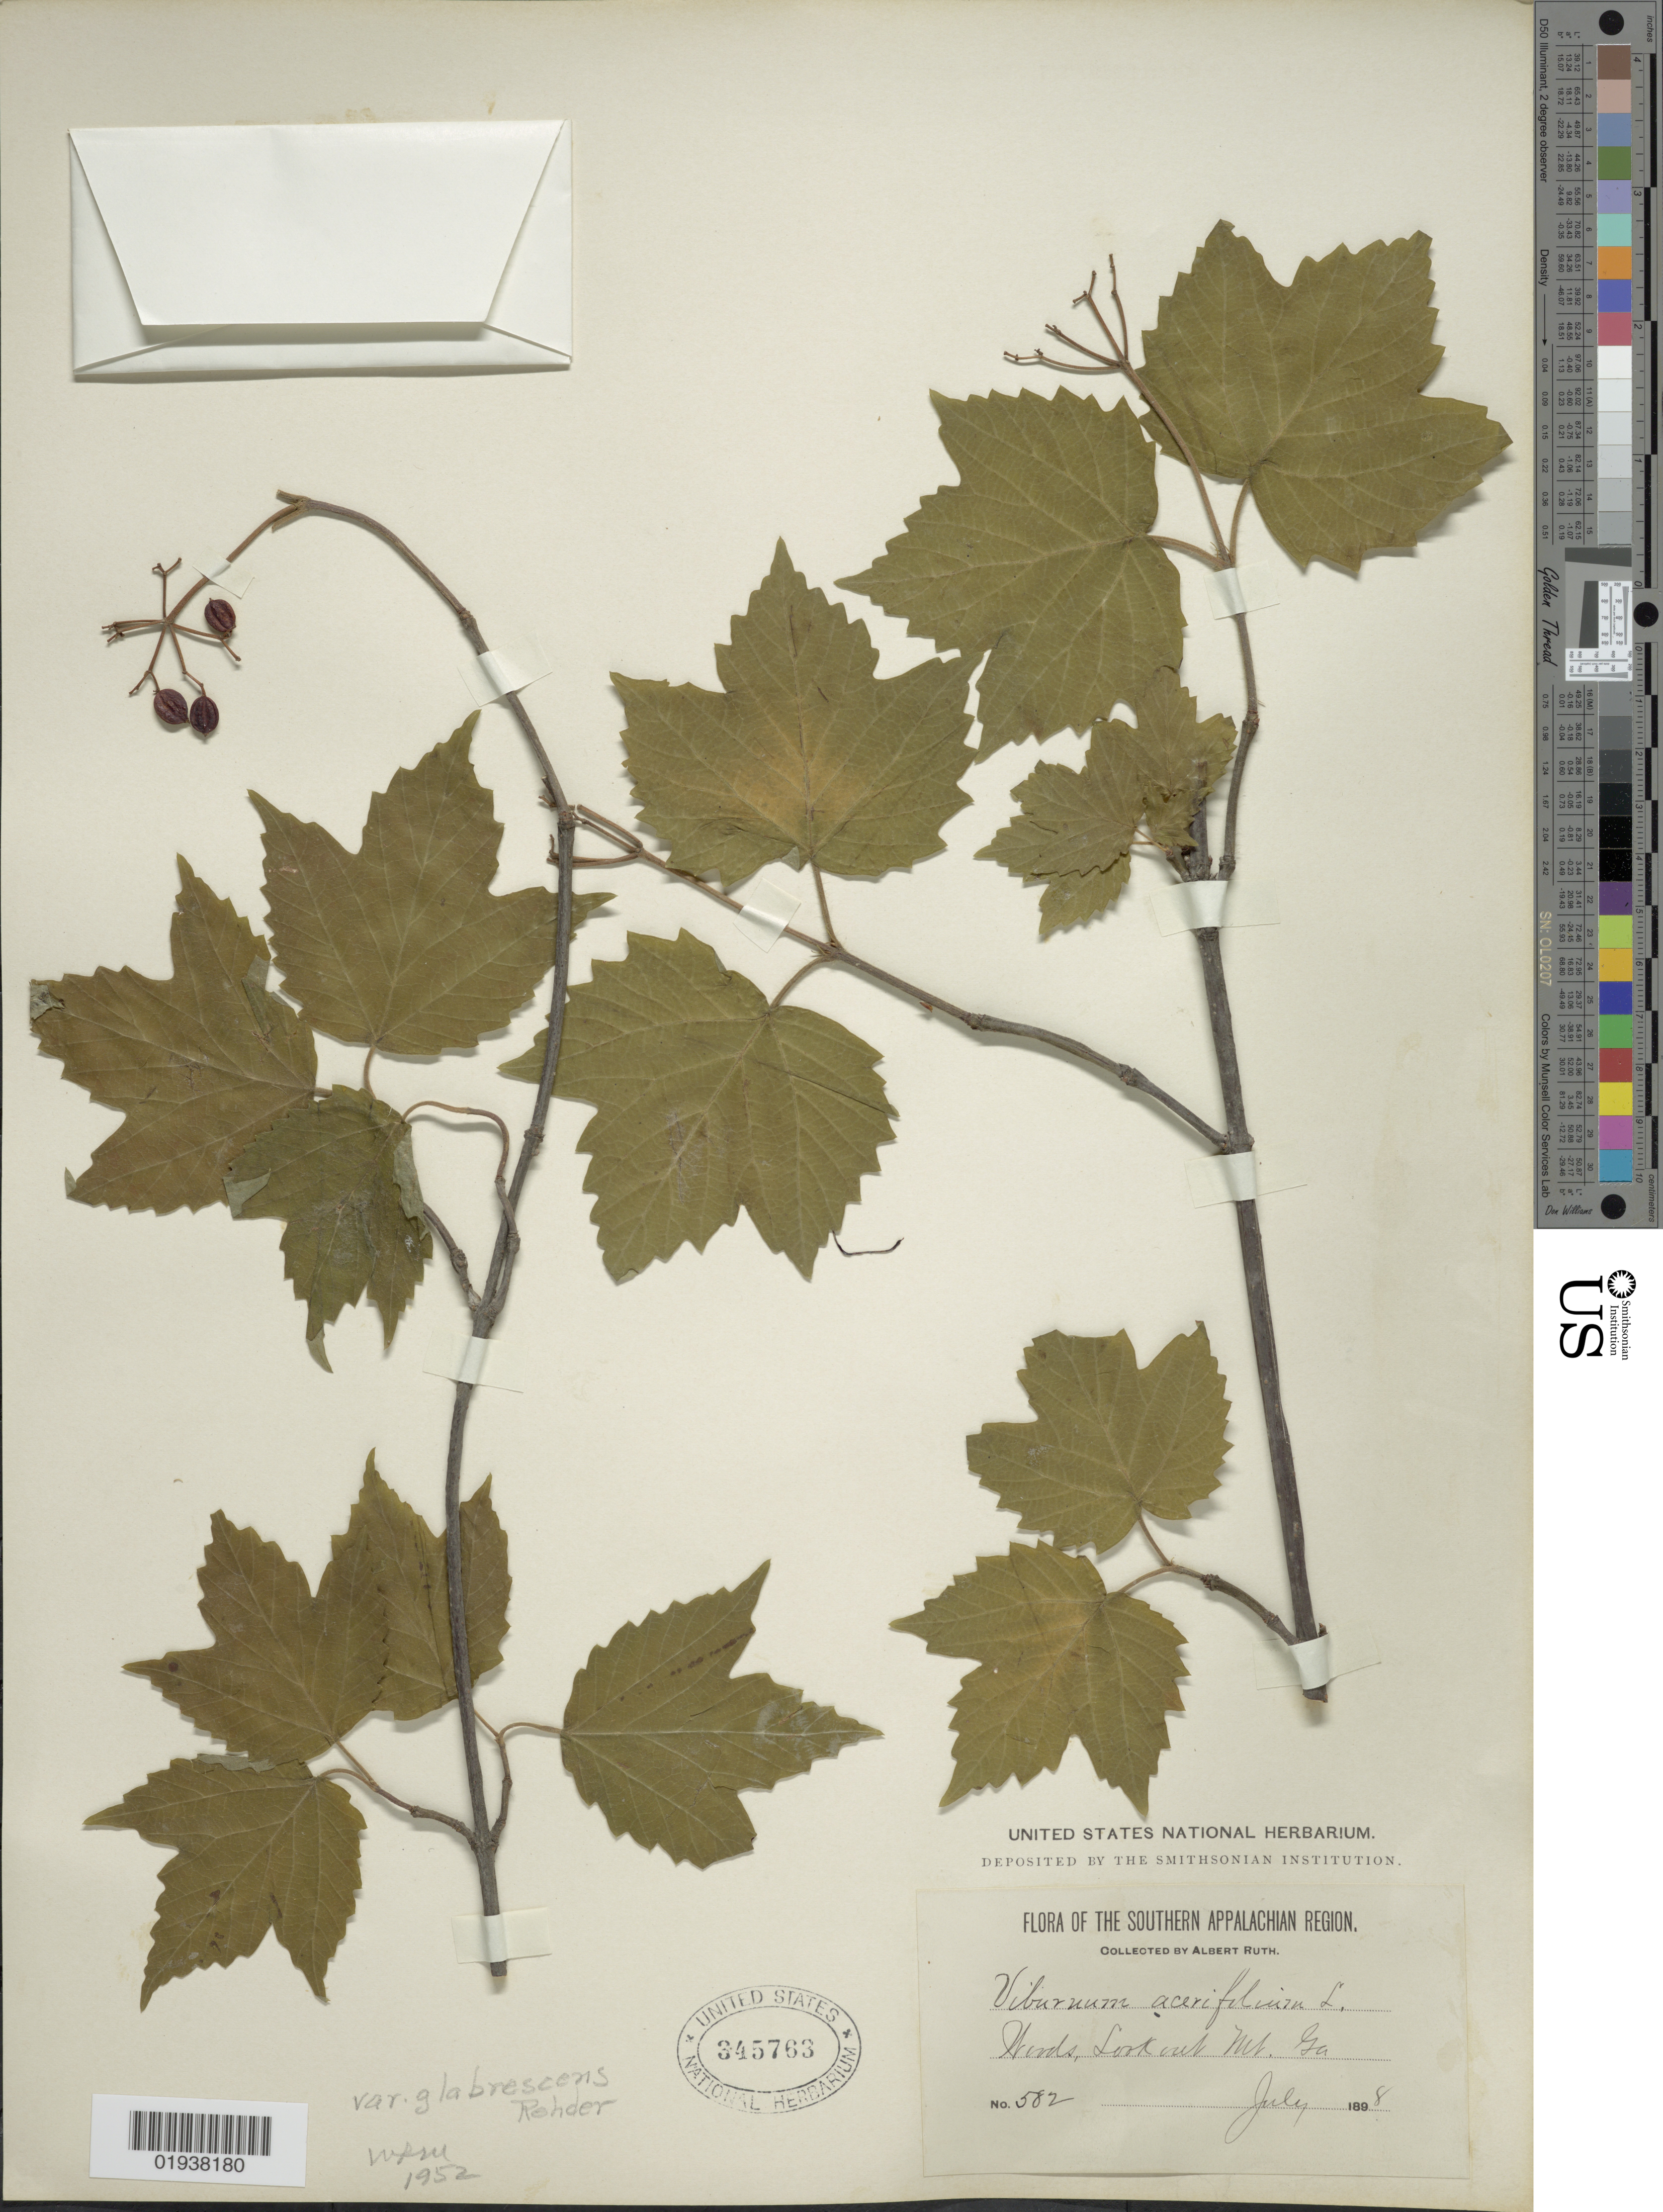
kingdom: Plantae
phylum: Tracheophyta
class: Magnoliopsida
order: Dipsacales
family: Viburnaceae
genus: Viburnum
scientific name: Viburnum acerifolium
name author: L.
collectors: A. Ruth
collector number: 582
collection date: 1898-07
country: United States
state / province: Georgia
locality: Southern Appalachian Region. Woods, Lookout Mt.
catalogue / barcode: US 345763